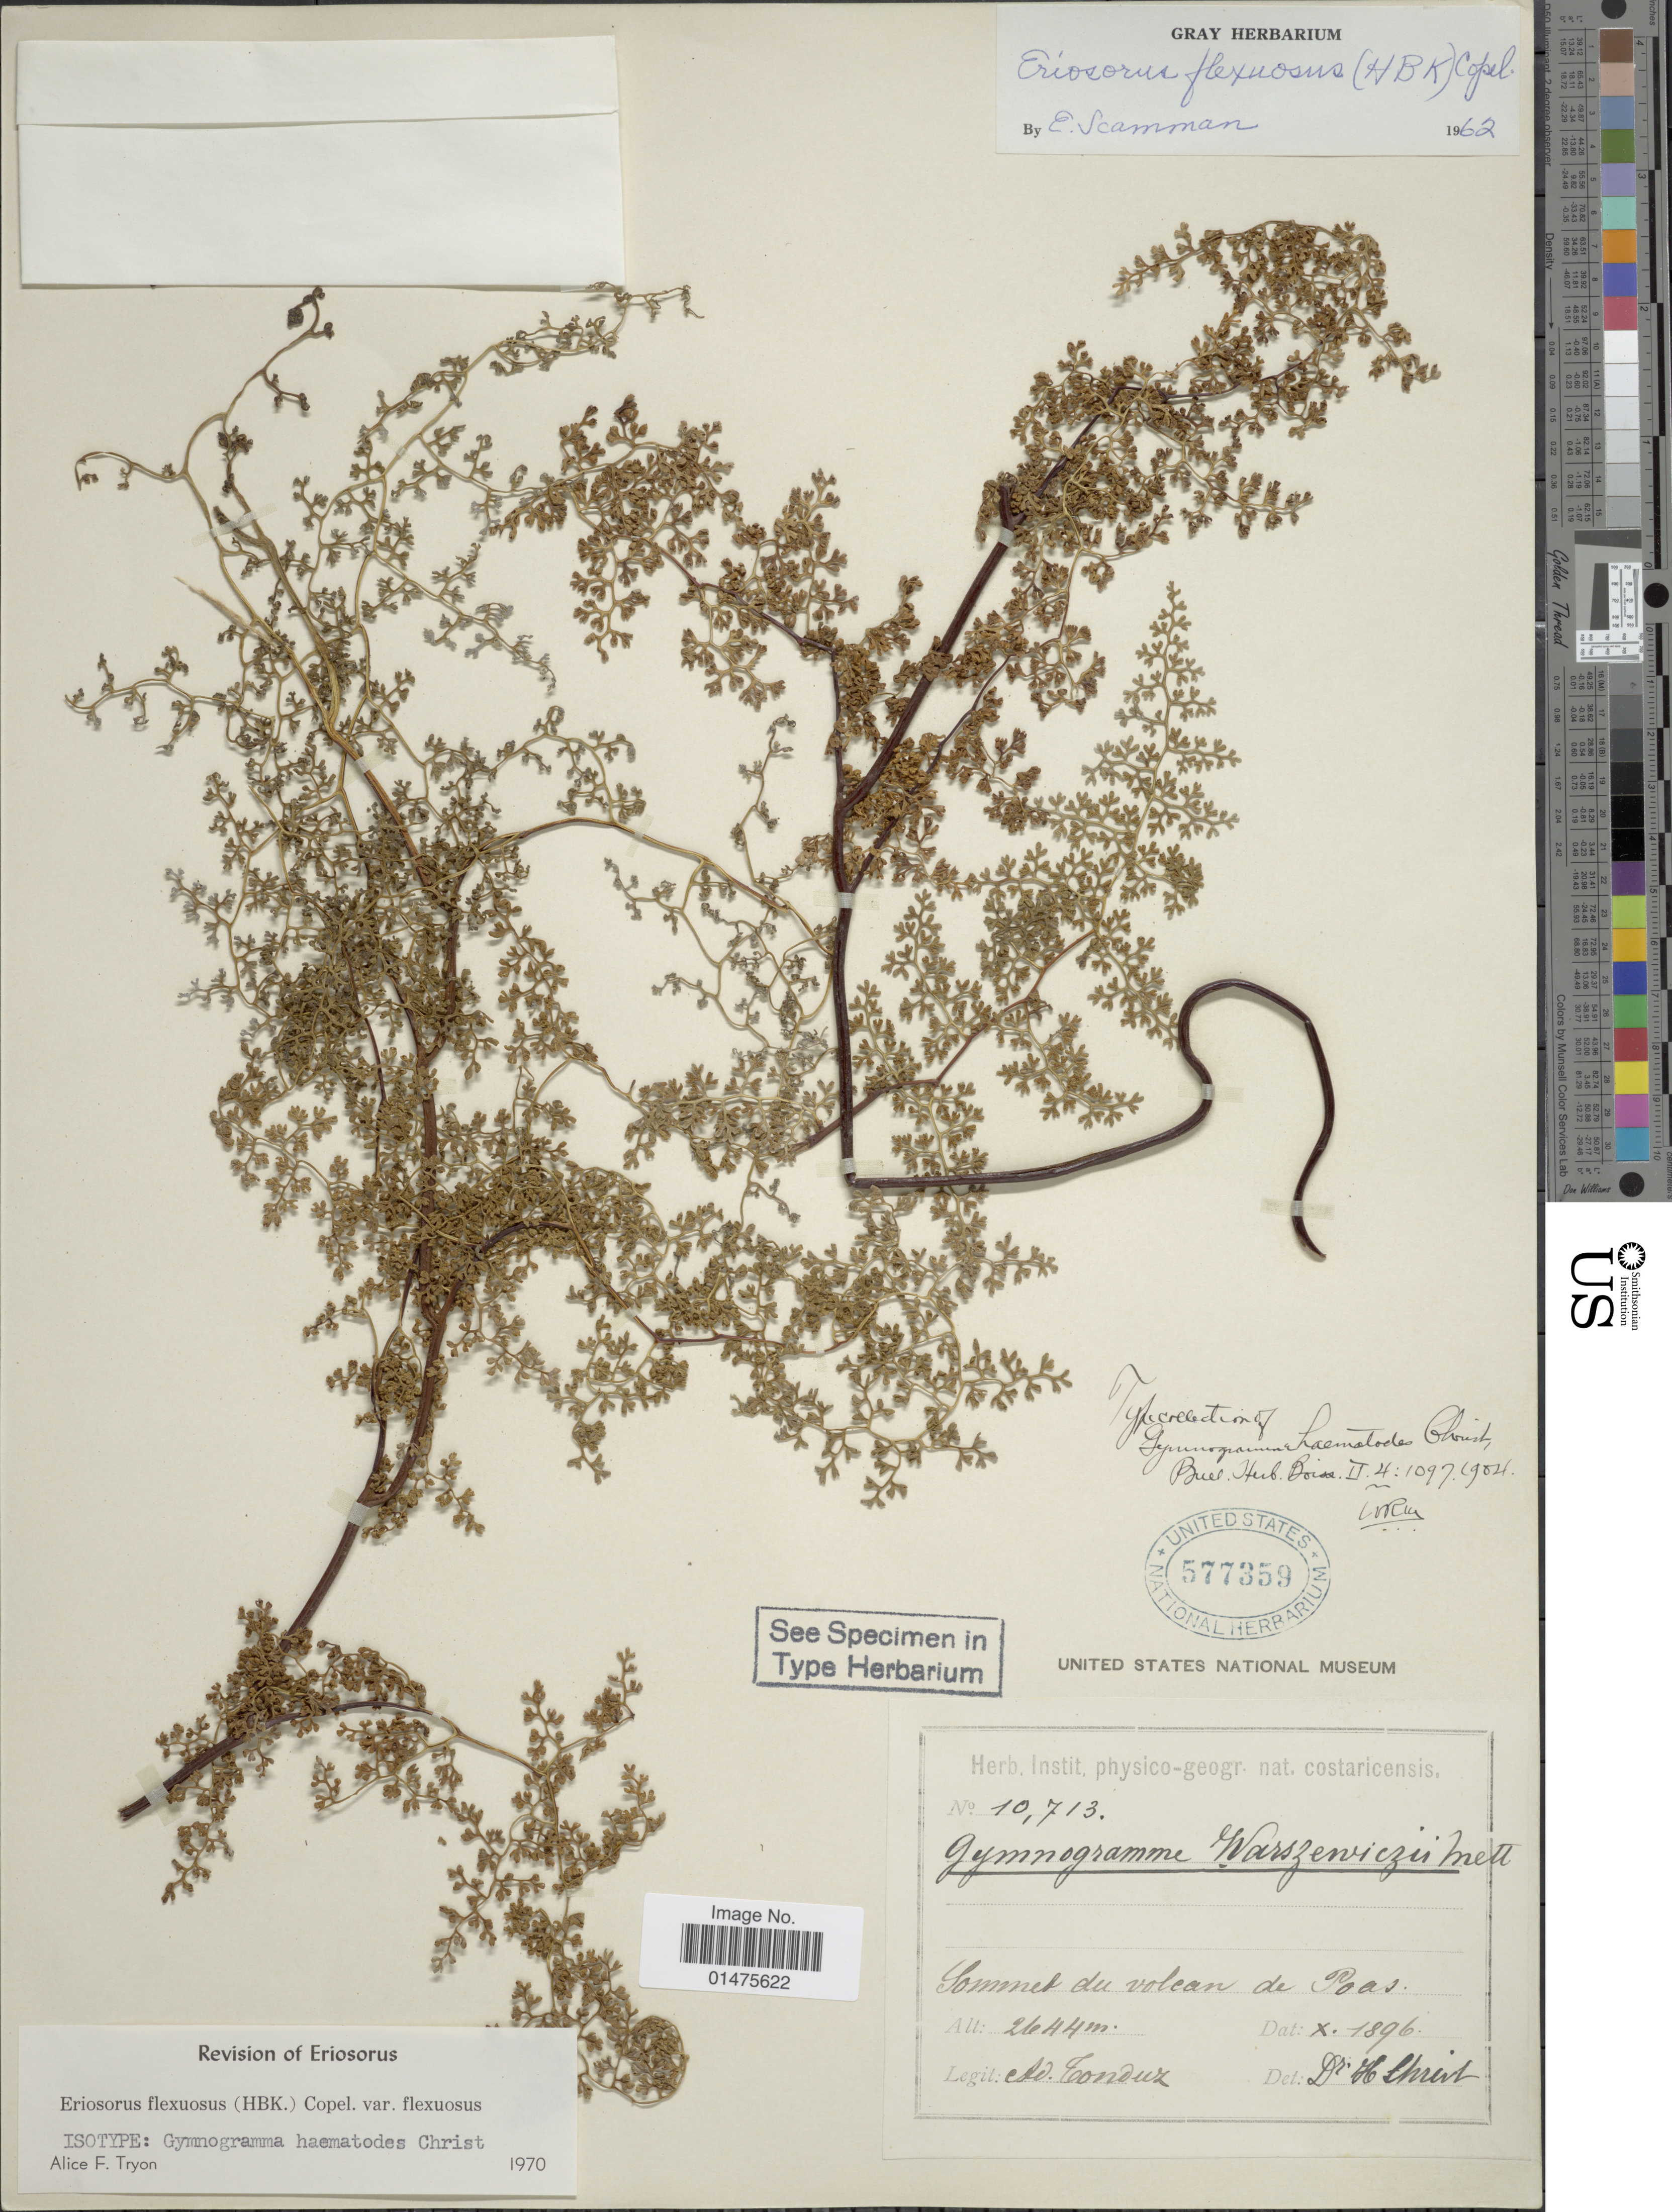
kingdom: Plantae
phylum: Tracheophyta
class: Polypodiopsida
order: Polypodiales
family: Pteridaceae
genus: Jamesonia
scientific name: Jamesonia flexuosa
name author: (Humb. & Bonpl.) Christenh.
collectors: A. Tonduz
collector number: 10713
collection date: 1896-10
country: Costa Rica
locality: Sommet du volcan de Poas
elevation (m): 2644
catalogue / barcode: US 577359